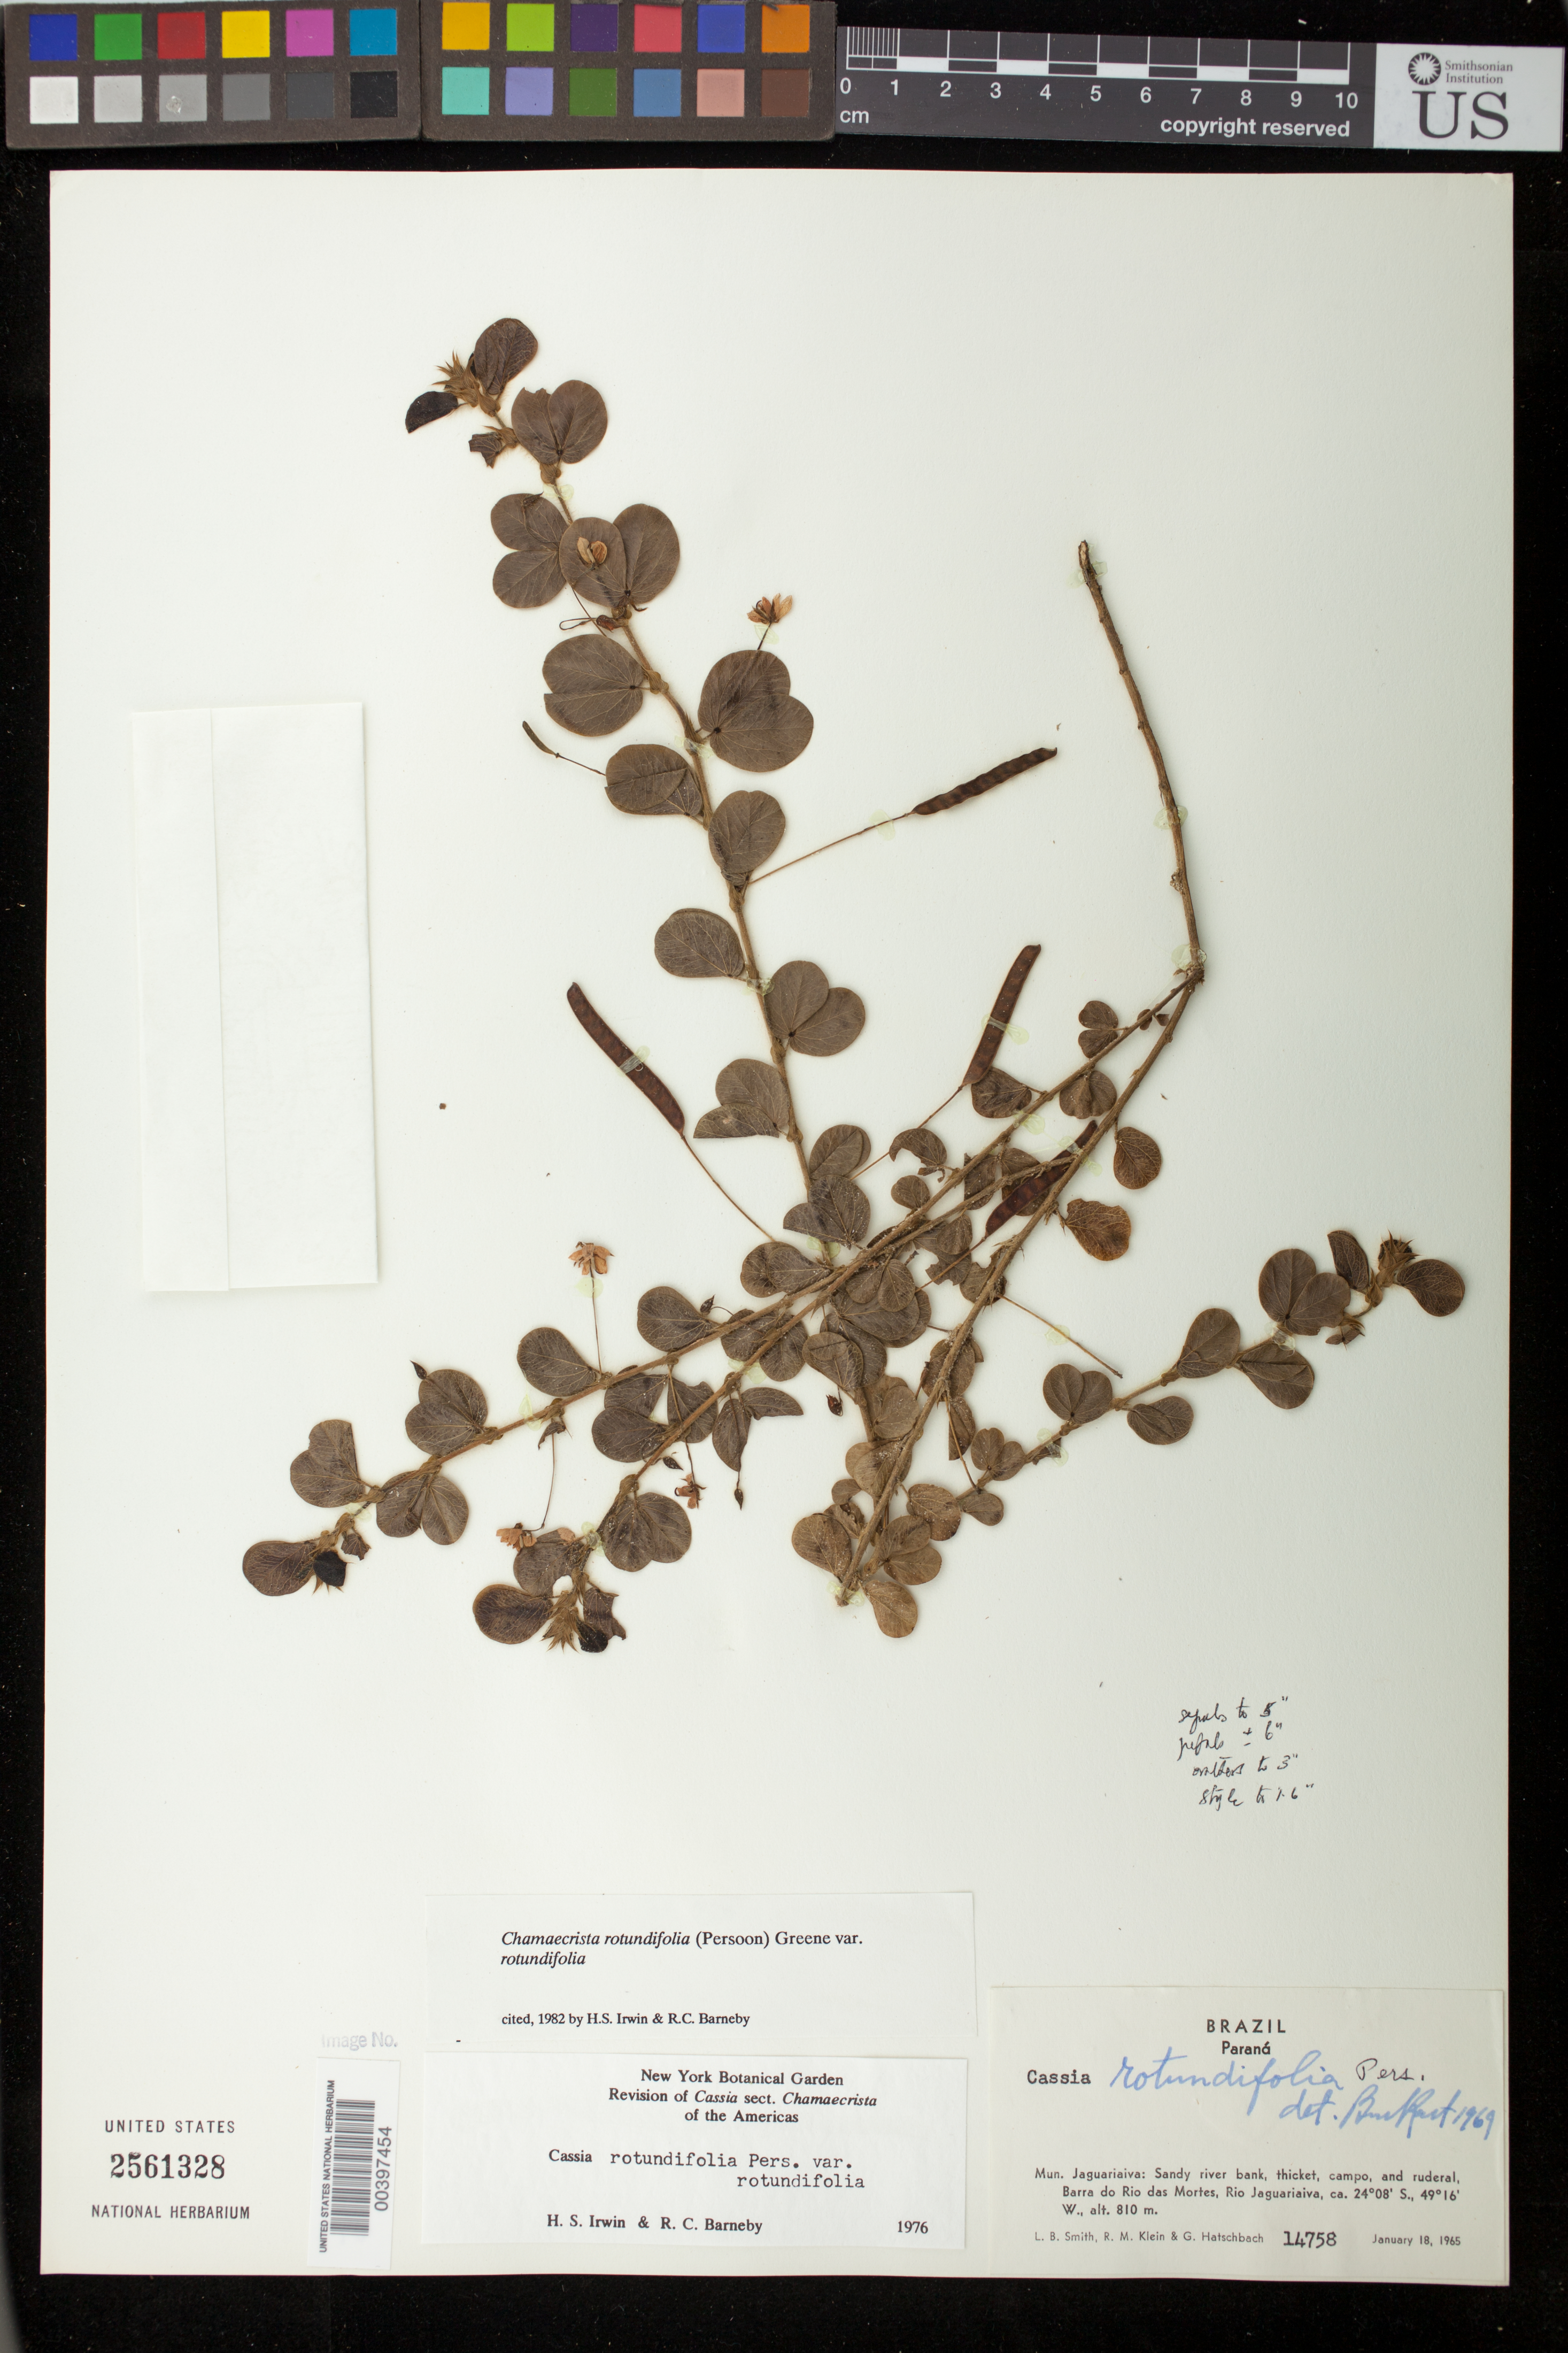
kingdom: Plantae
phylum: Tracheophyta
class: Magnoliopsida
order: Fabales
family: Fabaceae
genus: Chamaecrista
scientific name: Chamaecrista rotundifolia var. rotundifolia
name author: (Pers.) Greene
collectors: L. Smith, R. M. Klein & G. Hatschbach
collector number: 14758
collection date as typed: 18 Jan 1965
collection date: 1965-01-18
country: Brazil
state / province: Paraná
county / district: Jaguariaíva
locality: Barra do Rio das Mortes, Rio Jaguariaiva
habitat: Sandy river bank, thicket, campo, and ruderal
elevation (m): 810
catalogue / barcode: US 2561328